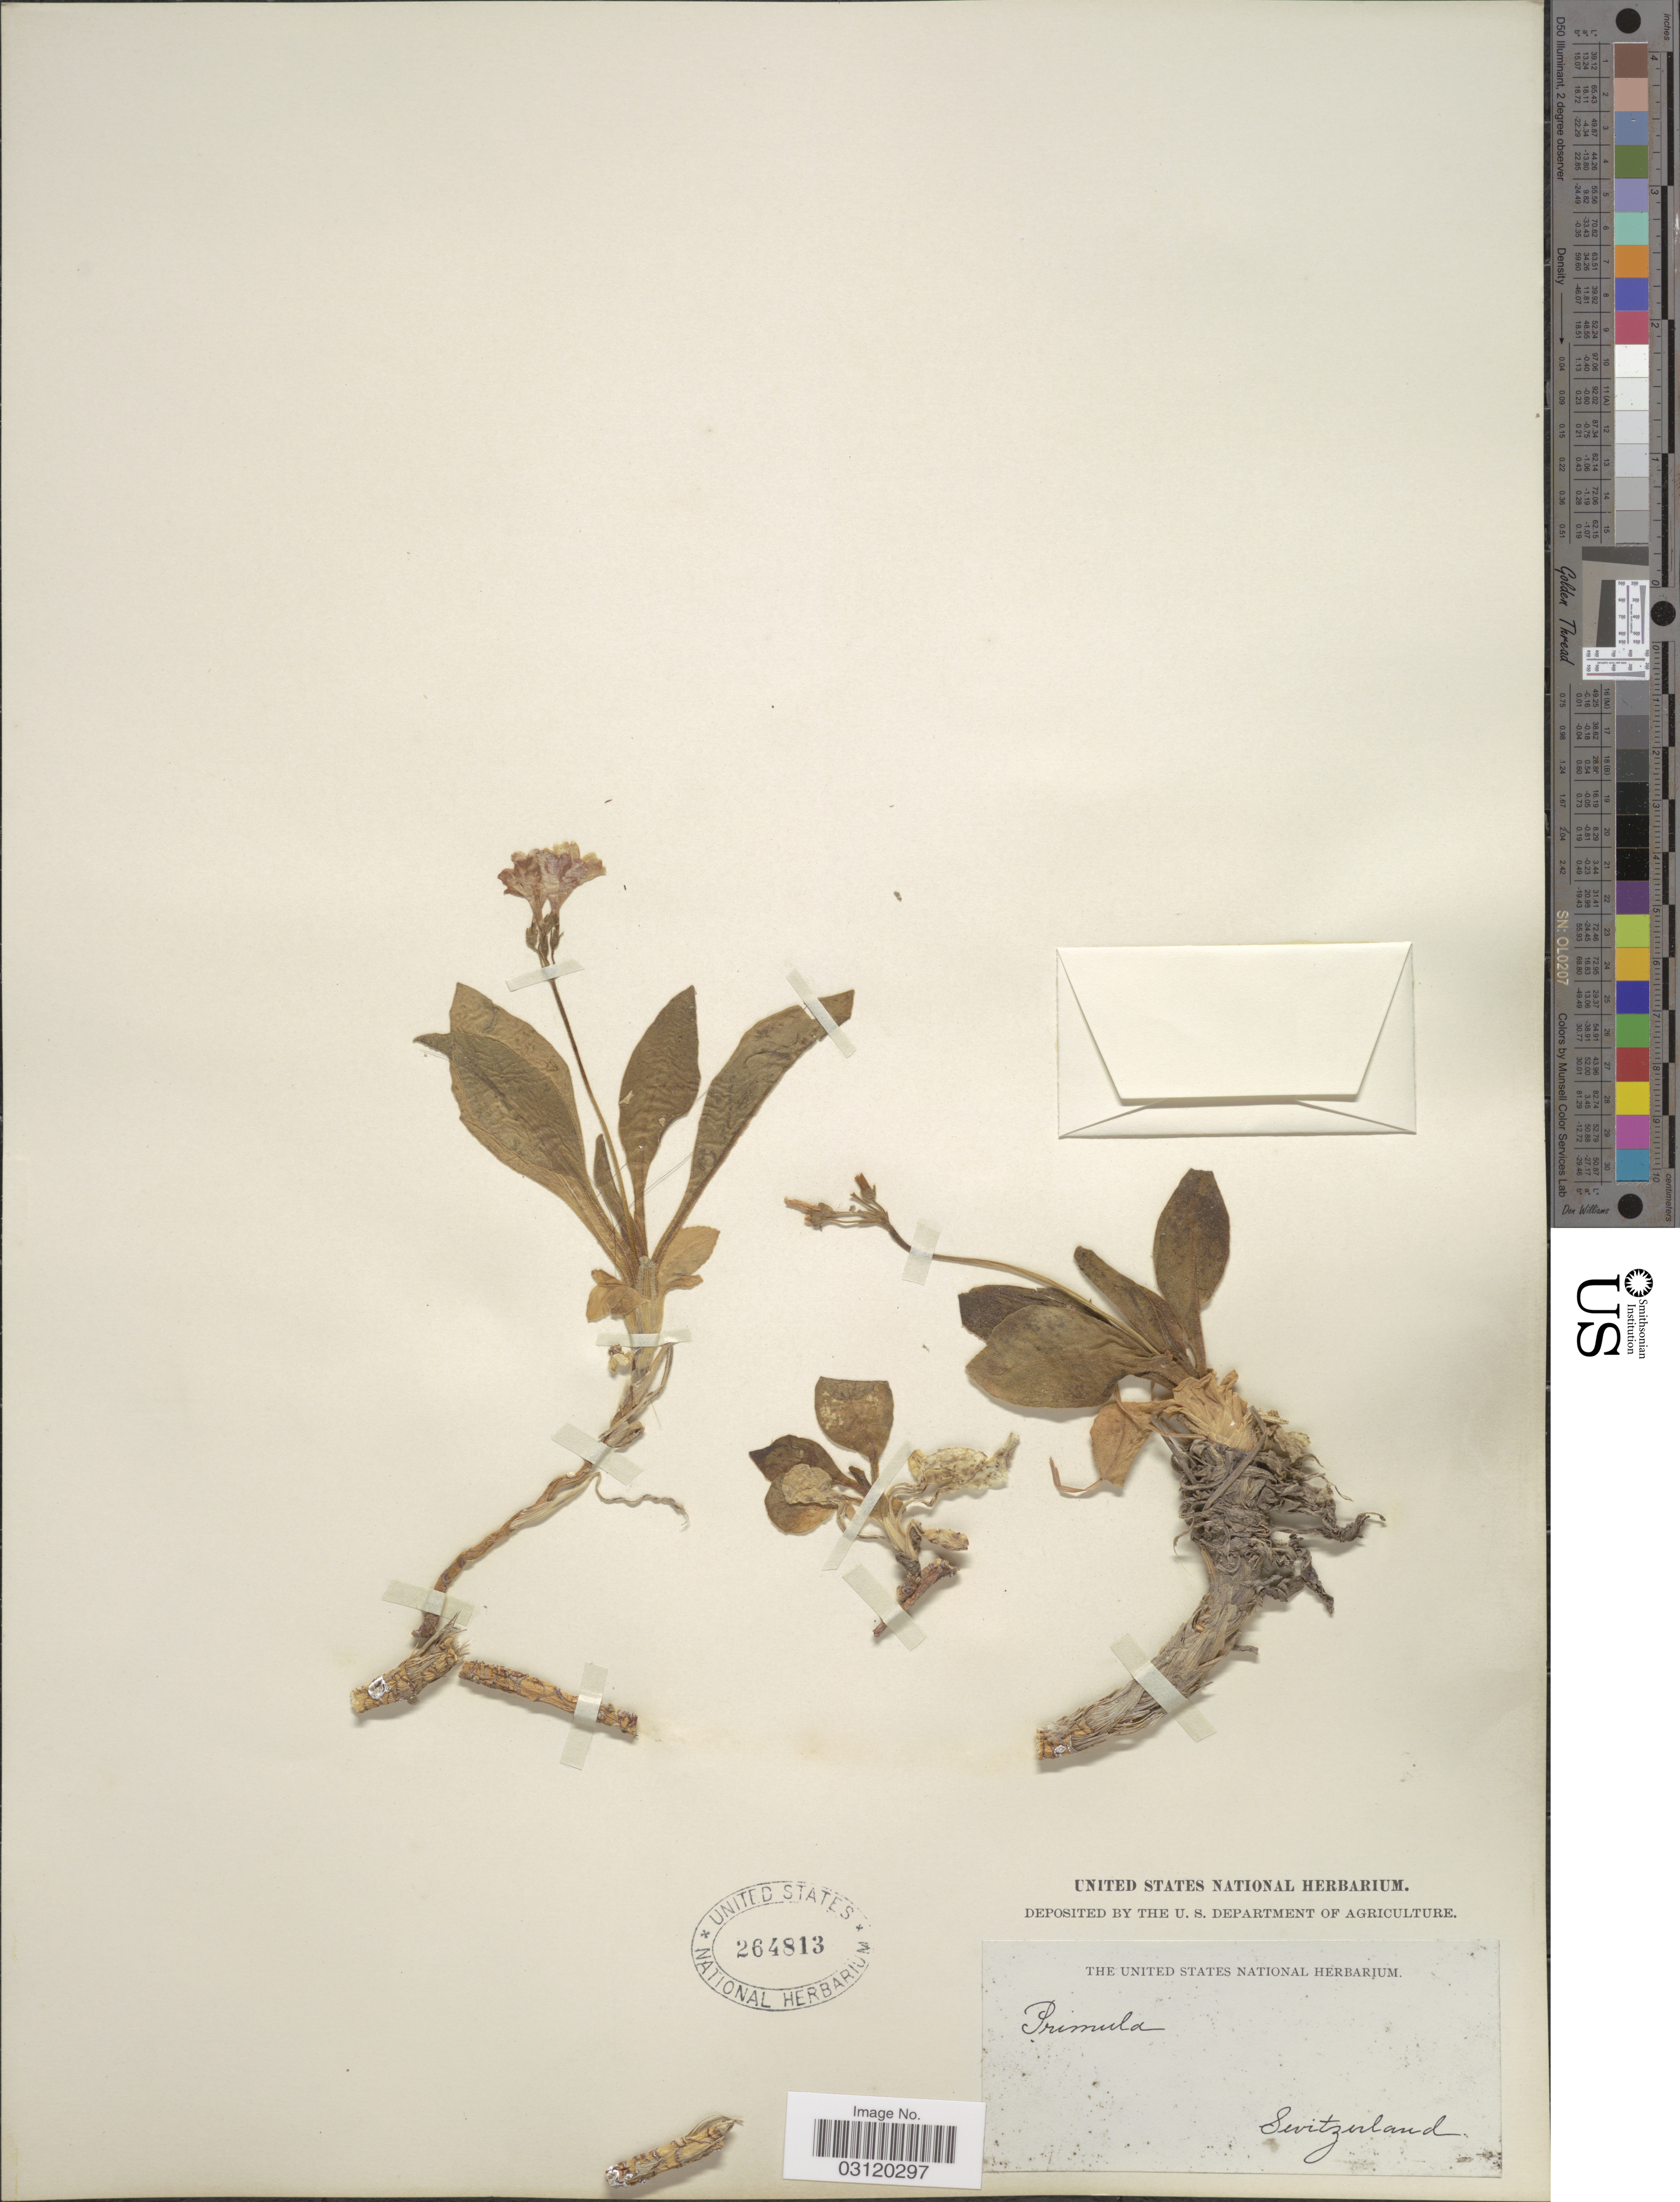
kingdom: Plantae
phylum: Tracheophyta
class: Magnoliopsida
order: Ericales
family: Primulaceae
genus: Primula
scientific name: Primula sp.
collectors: ex herb. United States National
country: Switzerland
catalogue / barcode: US 264813